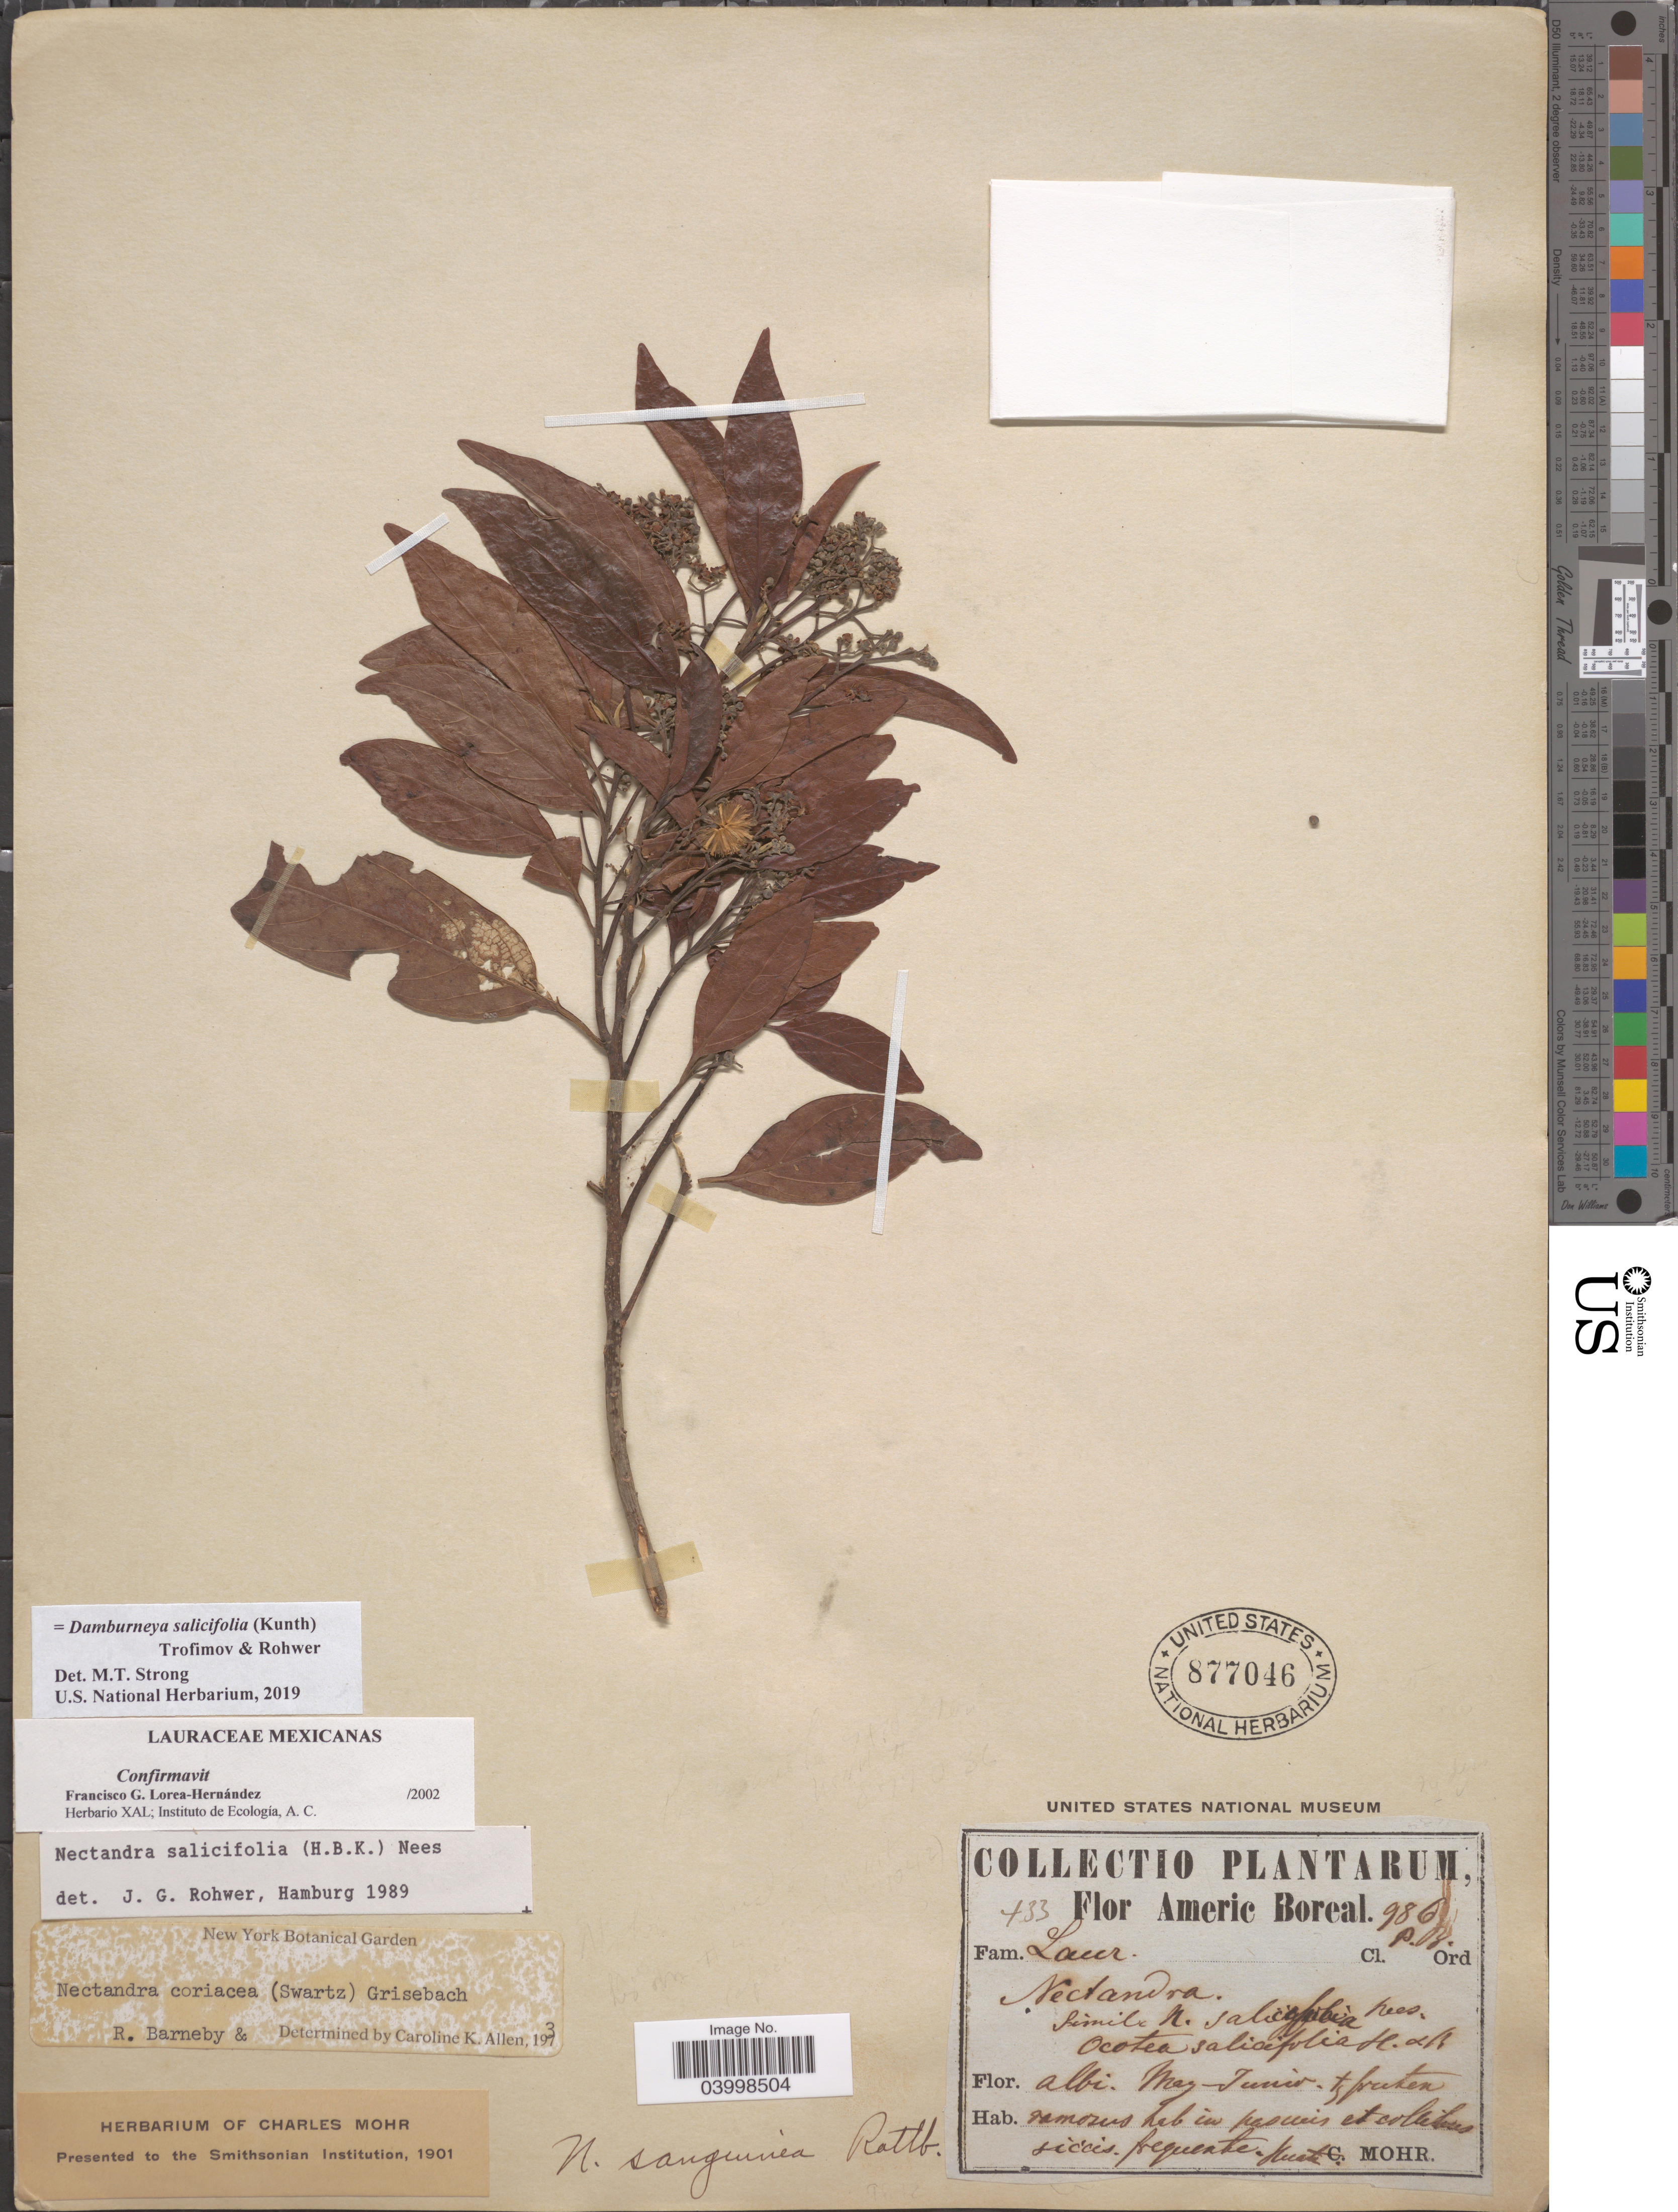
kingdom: Plantae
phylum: Tracheophyta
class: Magnoliopsida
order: Laurales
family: Lauraceae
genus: Damburneya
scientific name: Damburneya salicifolia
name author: (Kunth) Trofimov & Rohwer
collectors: C. T. Mohr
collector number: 433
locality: Americ Boreal.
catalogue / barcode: US 877046